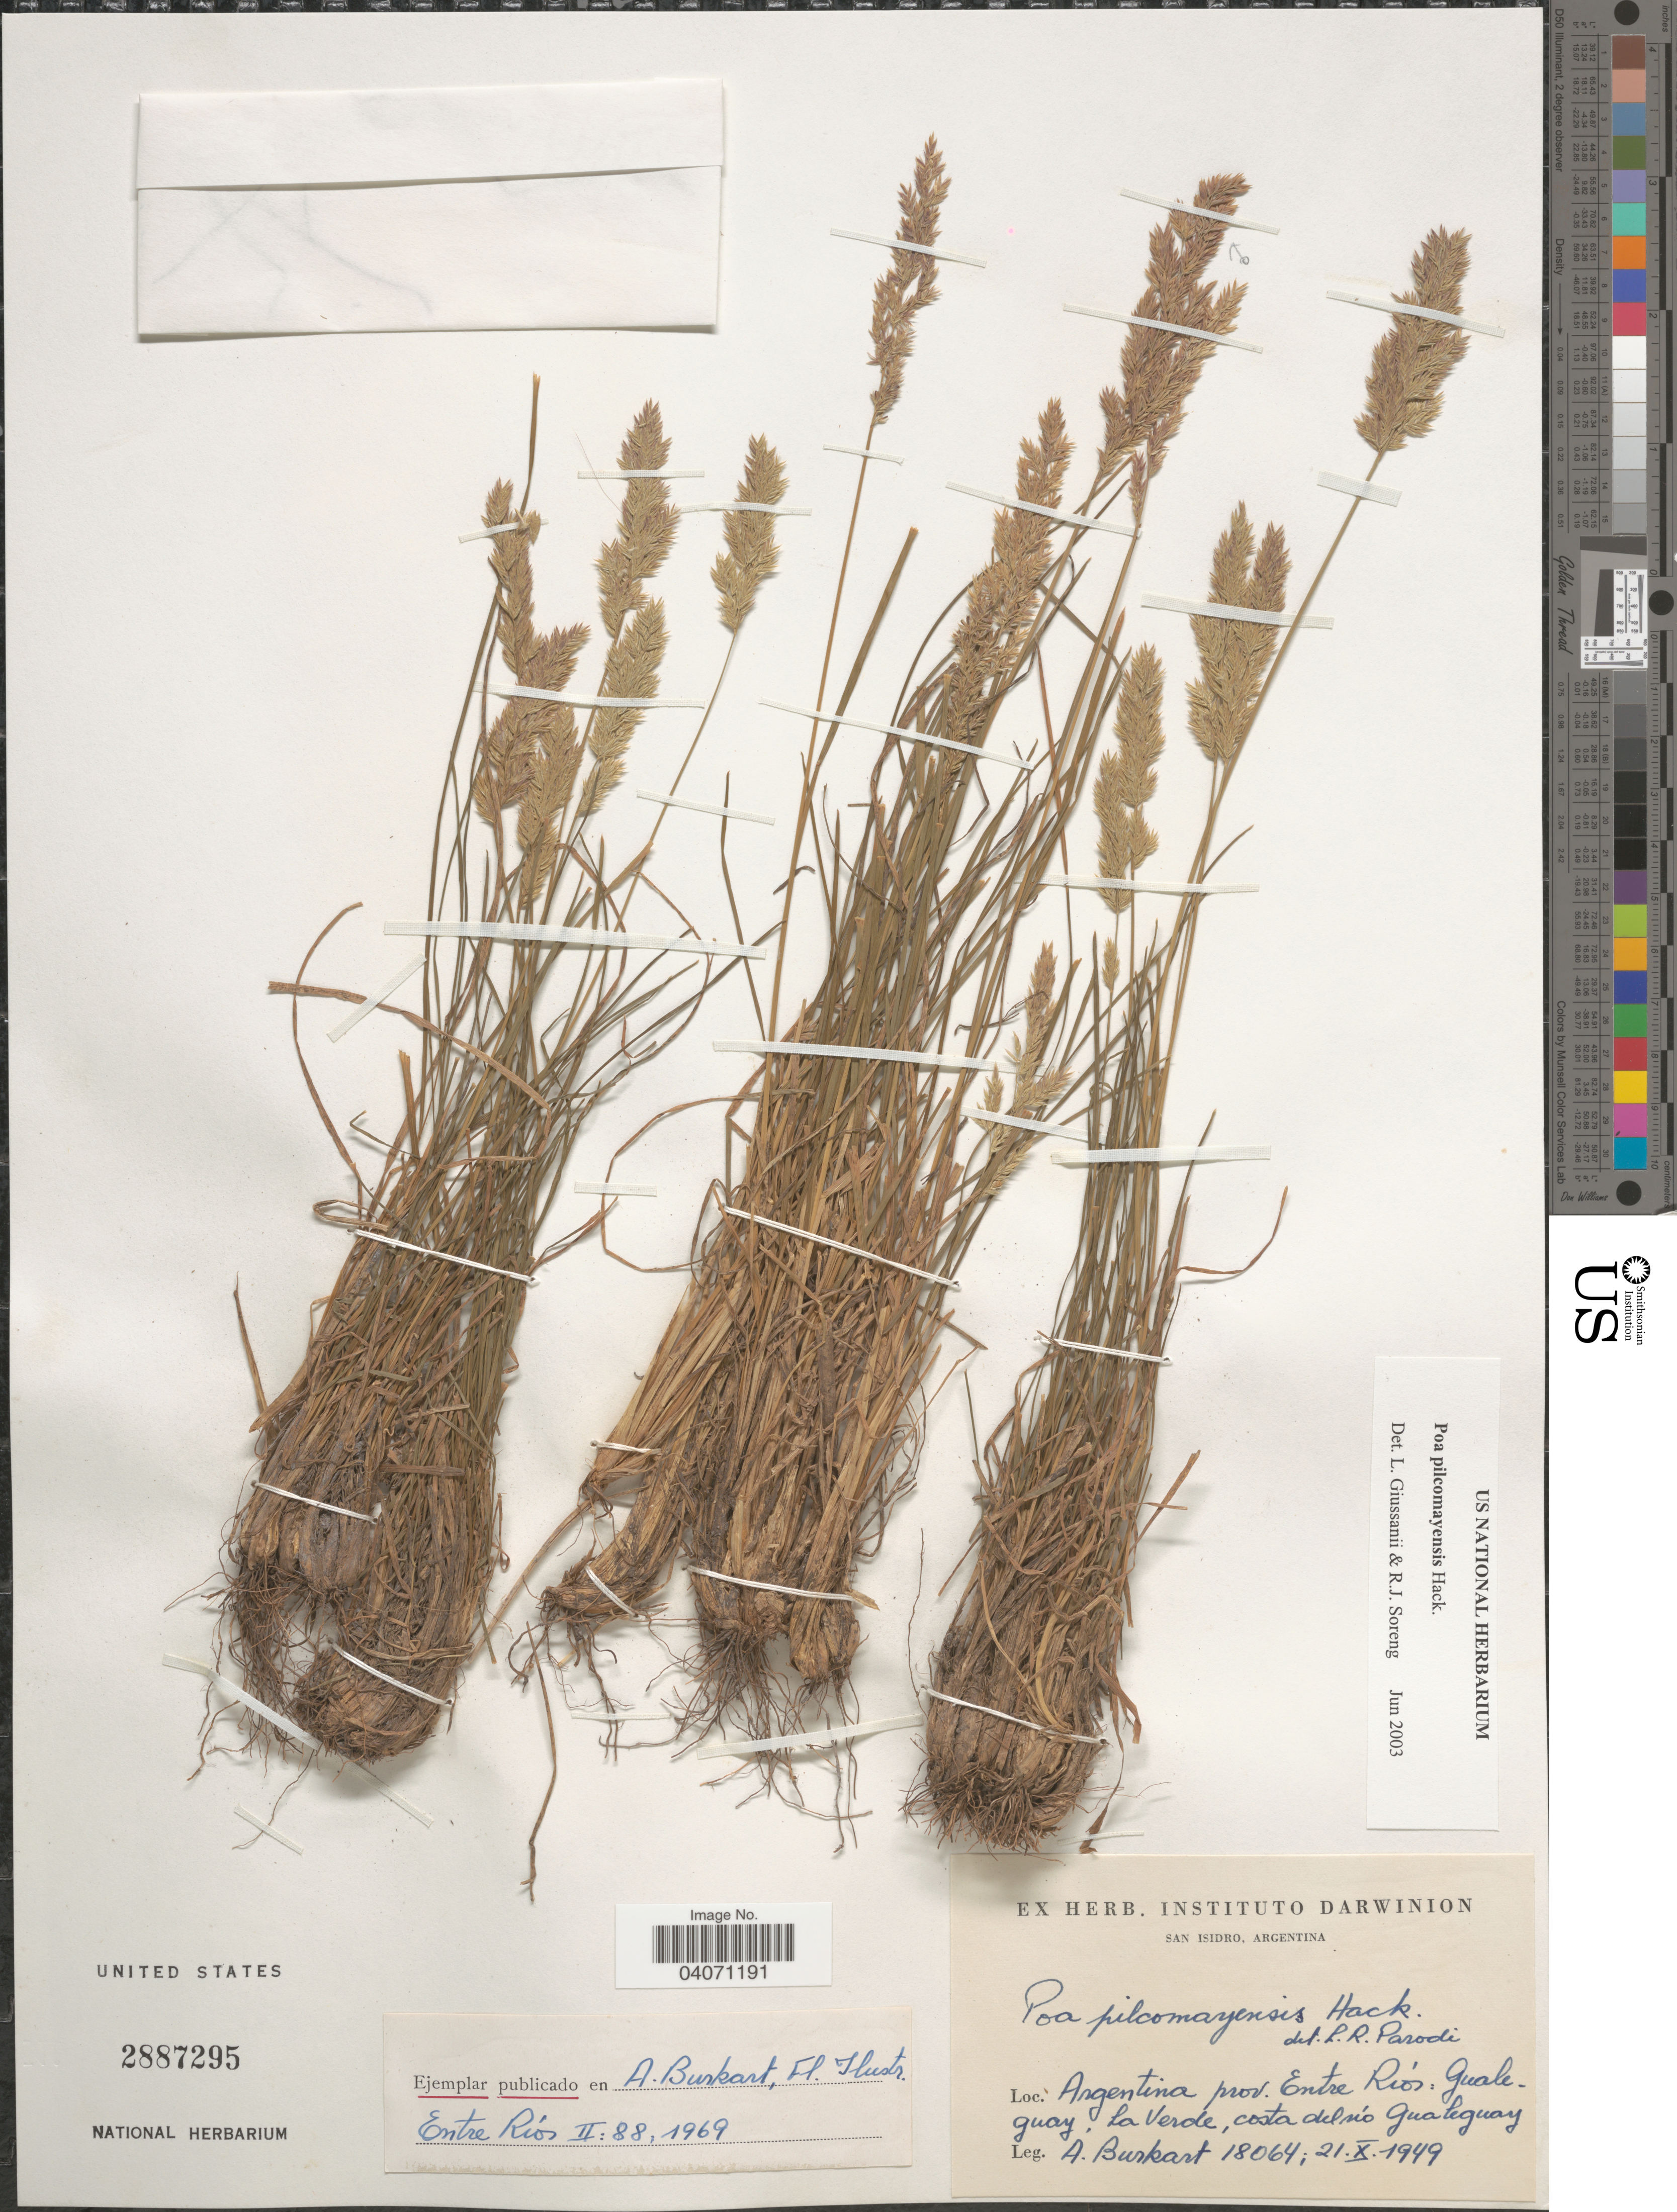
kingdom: Plantae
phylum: Tracheophyta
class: Liliopsida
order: Poales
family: Poaceae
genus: Poa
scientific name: Poa pilcomayensis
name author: Hack.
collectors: A. E. Burkart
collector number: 18064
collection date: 1949-10-21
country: Argentina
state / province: Entre Rios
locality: Gualeguay, La Verde, costa del río Gualeguay.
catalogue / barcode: US 2887295